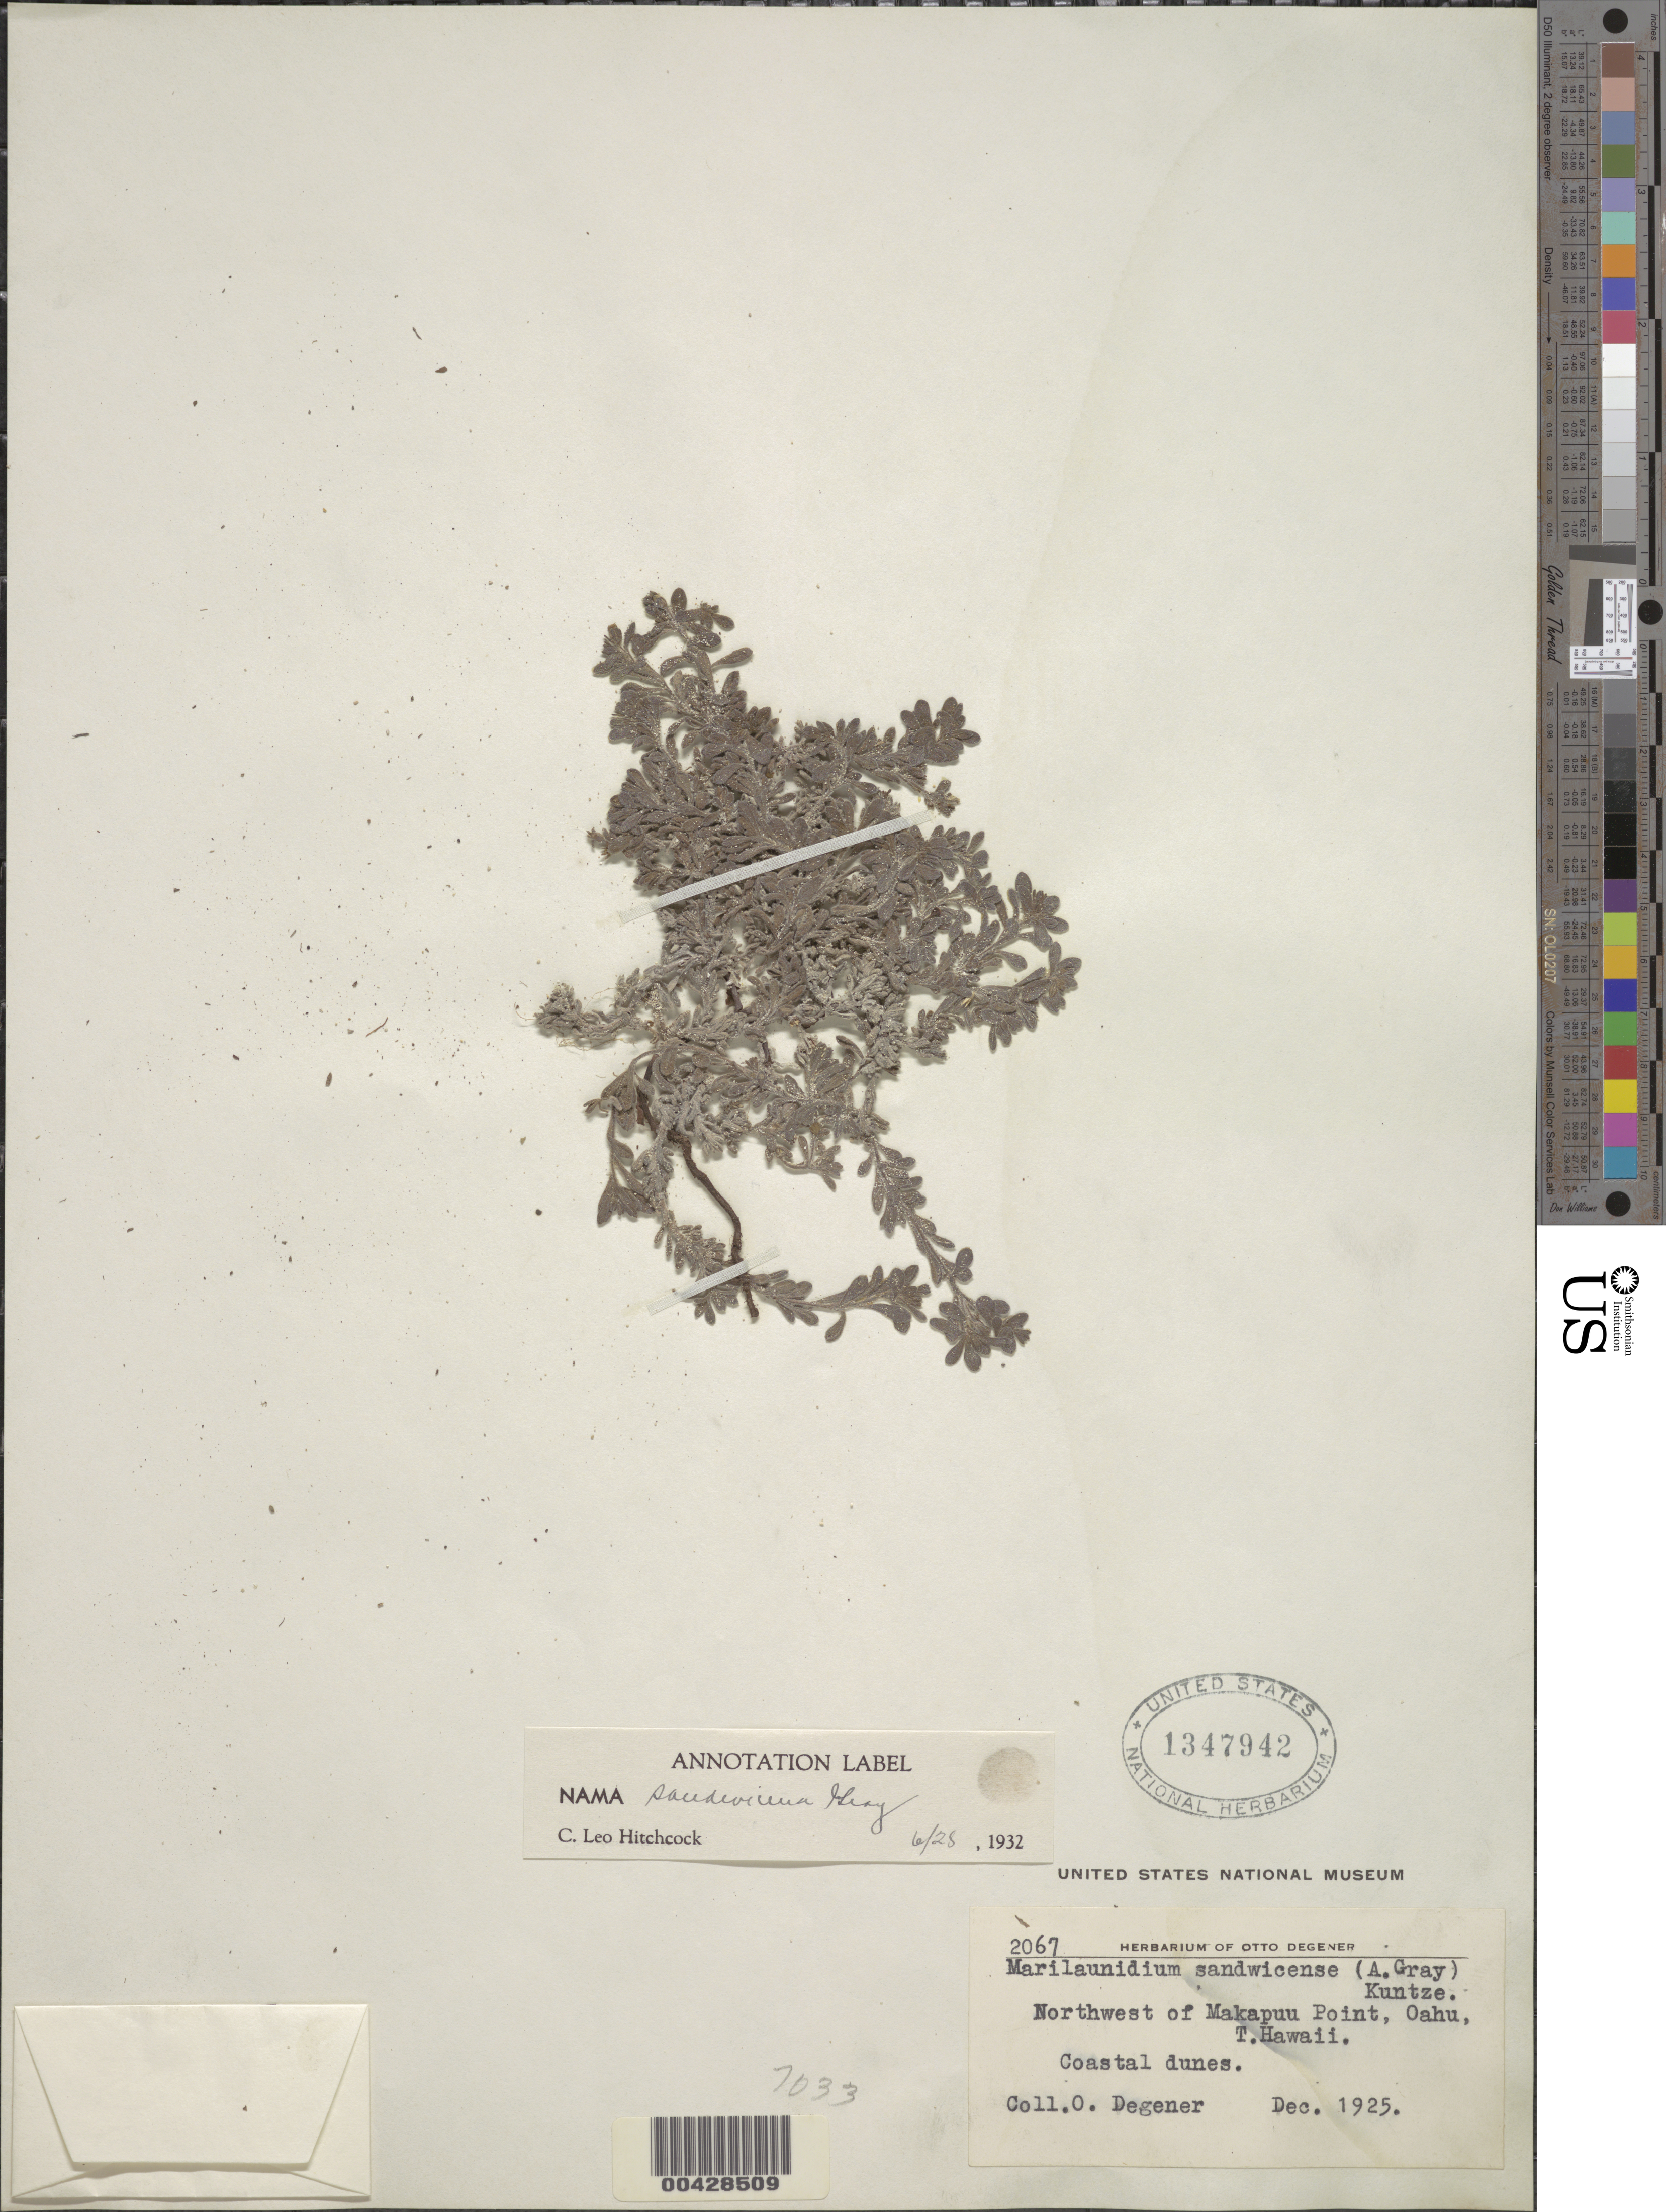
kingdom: Plantae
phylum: Tracheophyta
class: Magnoliopsida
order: Boraginales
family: Namaceae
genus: Nama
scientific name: Nama sandwicensis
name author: A. Gray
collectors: O. Degener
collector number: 2067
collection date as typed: Dec 1925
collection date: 1925-12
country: United States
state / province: Hawaii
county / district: Honolulu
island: Oahu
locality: Northwest of Makapuu Point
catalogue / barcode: US 1347942